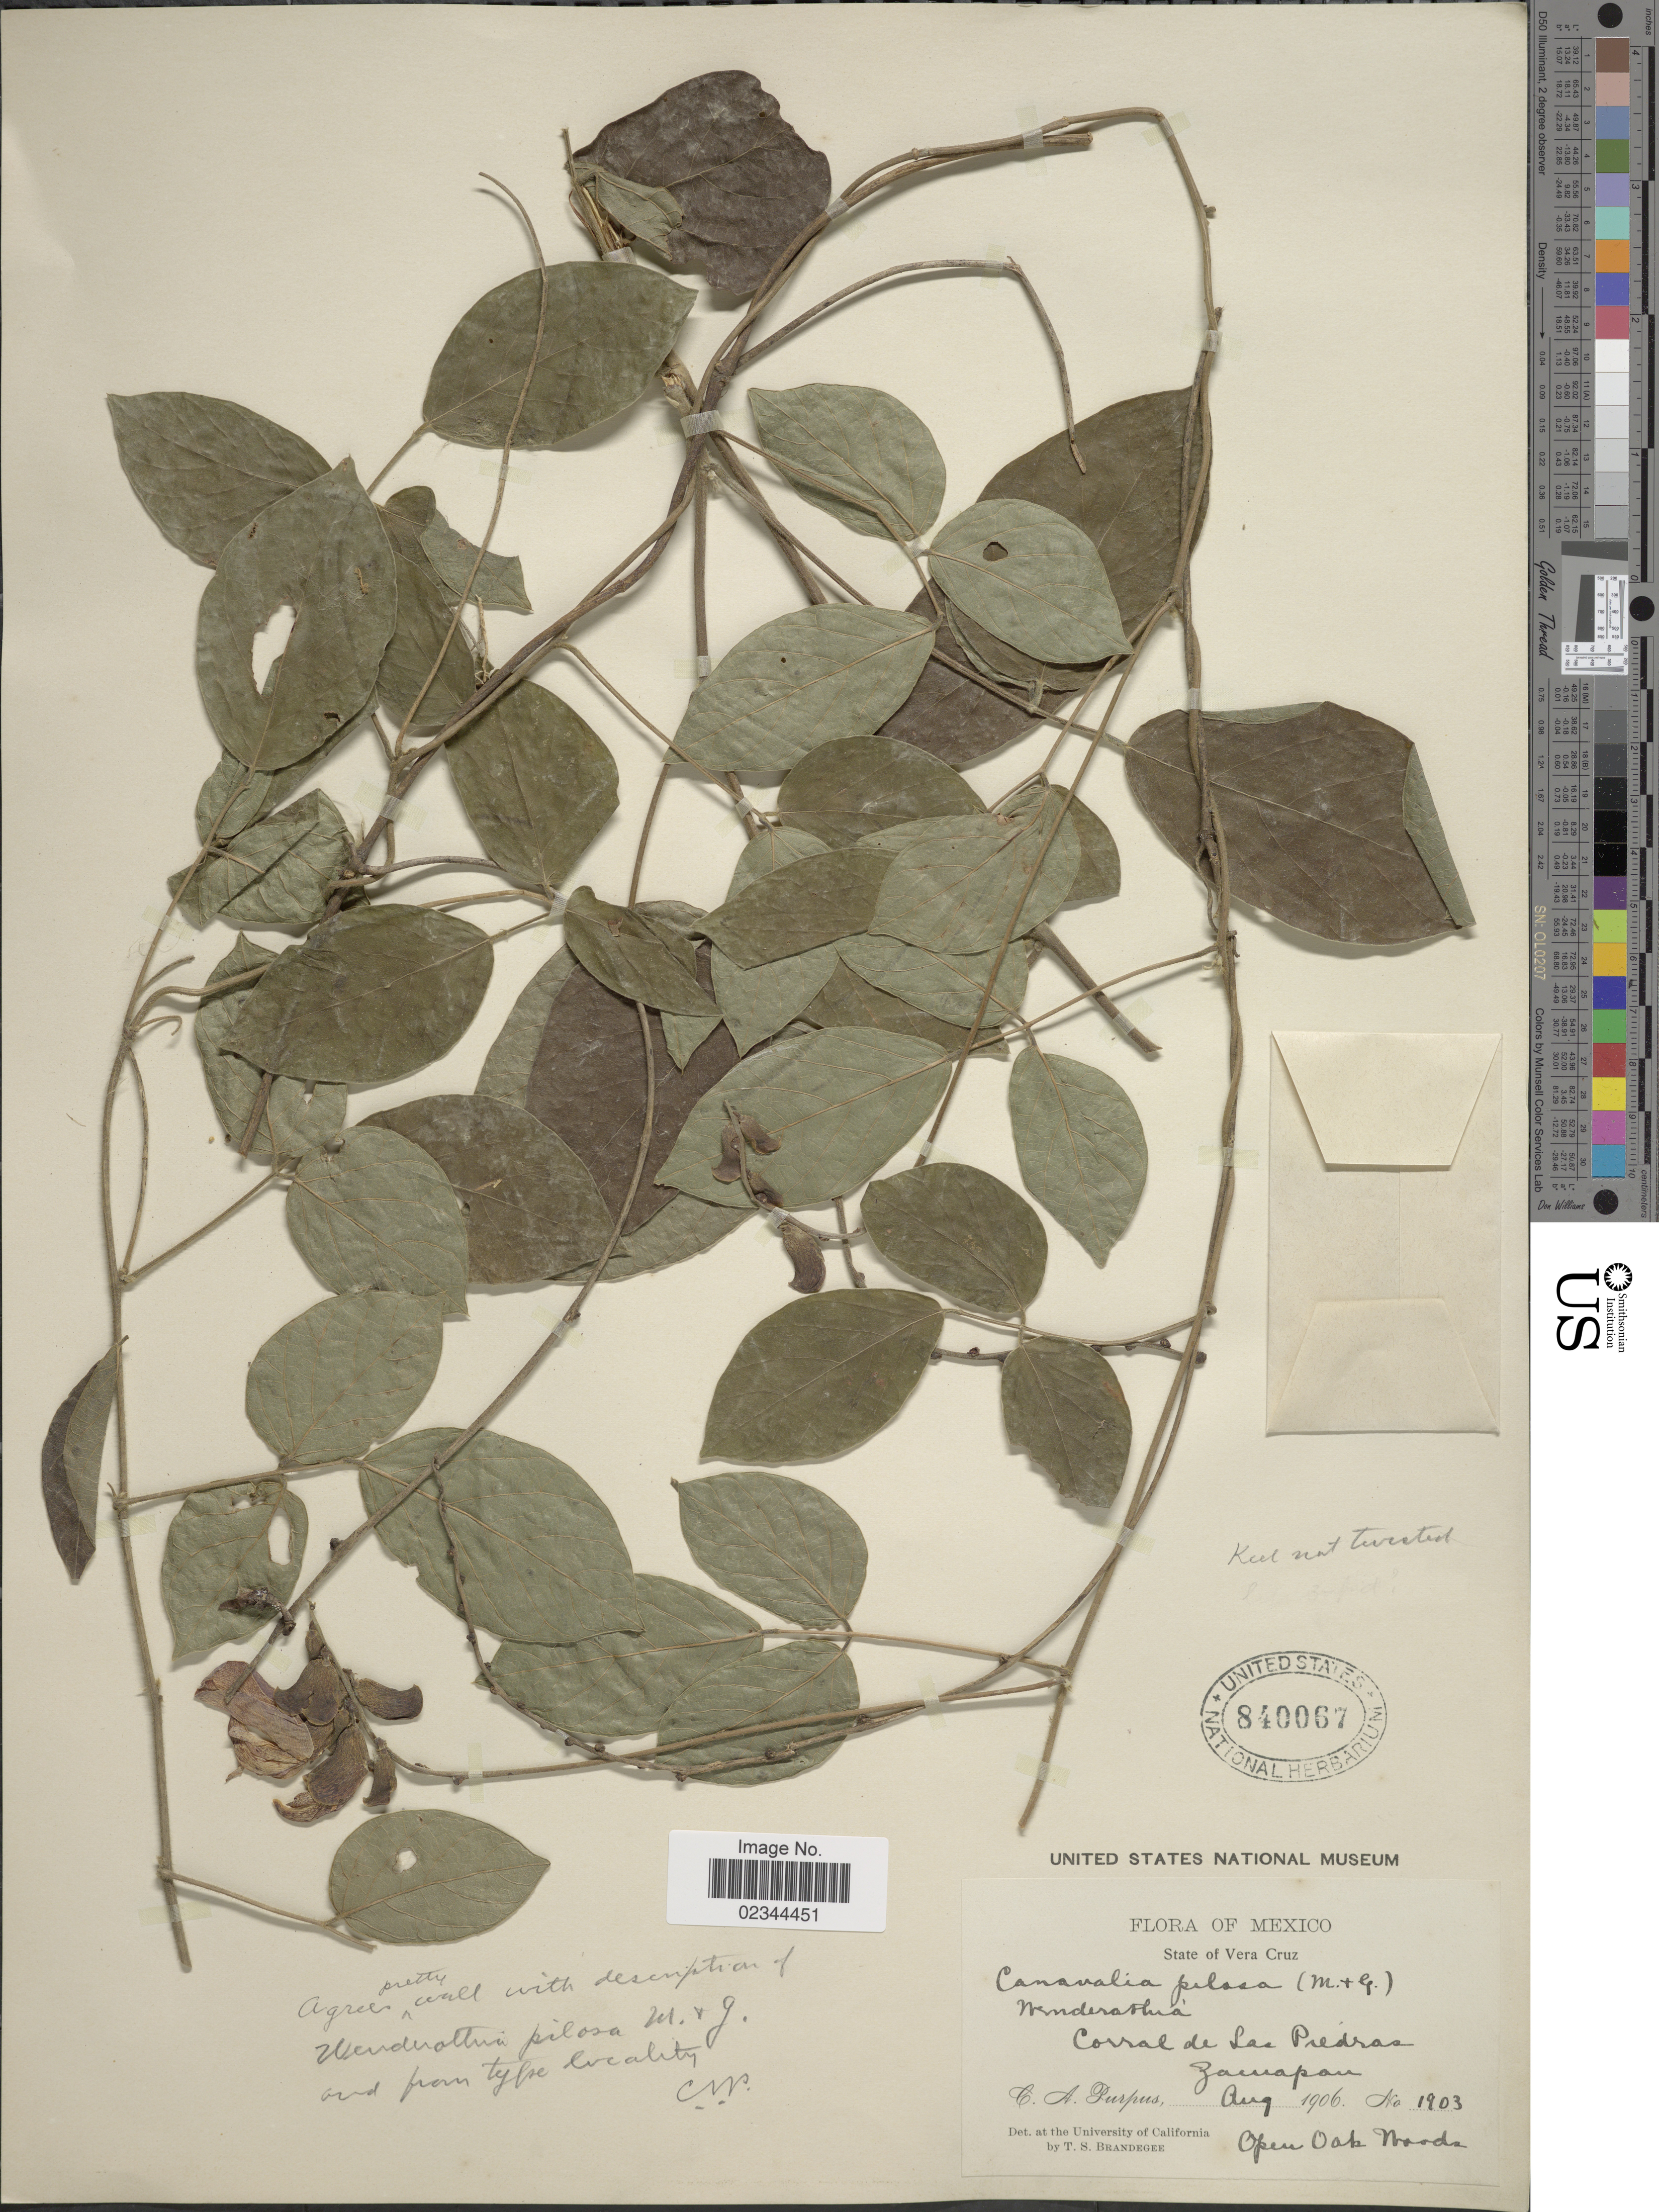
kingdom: Plantae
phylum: Tracheophyta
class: Magnoliopsida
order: Fabales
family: Fabaceae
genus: Canavalia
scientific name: Canavalia villosa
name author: Benth.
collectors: C. A. Purpus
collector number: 1903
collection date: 1906-08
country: Mexico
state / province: Veracruz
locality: Vera Cruz, Corral de Las Piedras, Zacuapan, open oak woods.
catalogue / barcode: US 840067